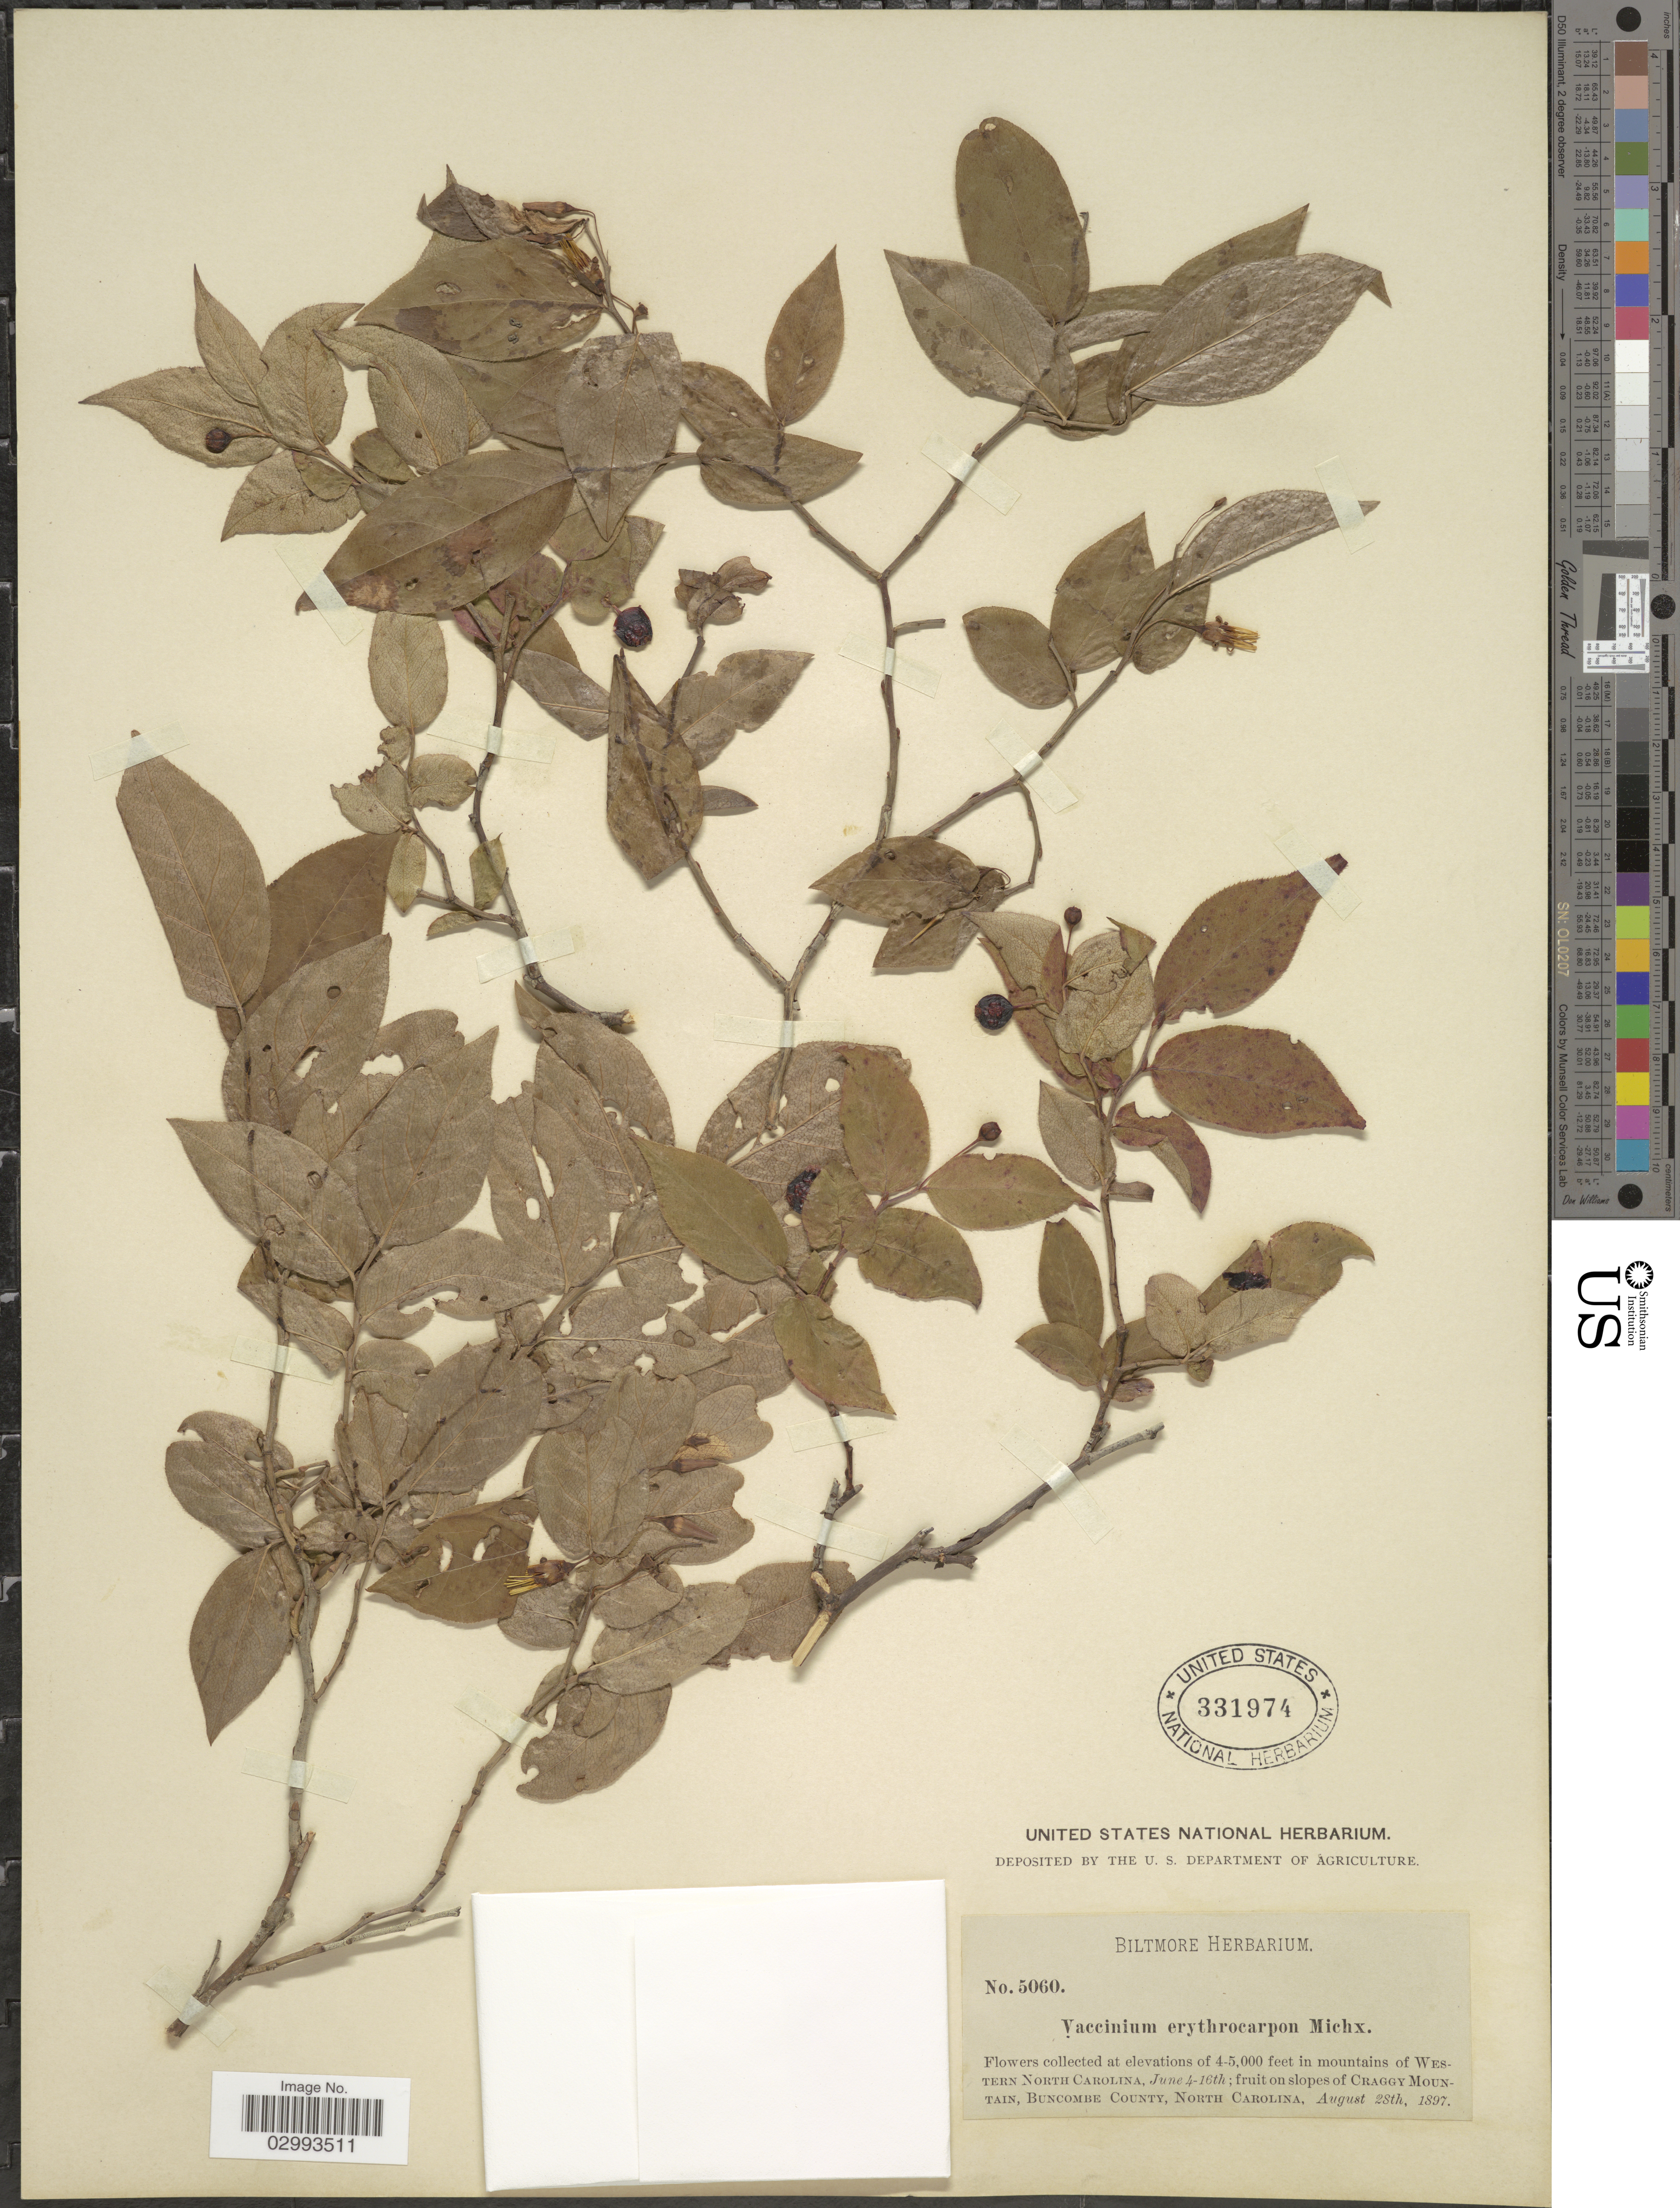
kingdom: Plantae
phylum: Tracheophyta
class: Magnoliopsida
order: Ericales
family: Ericaceae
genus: Hugeria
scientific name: Hugeria erythrocarpa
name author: (Michx.) Small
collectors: ex herb. Biltmore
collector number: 5060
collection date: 1897-08-28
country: United States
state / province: North Carolina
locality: In mountains of Western North Carolina, on slopes of Craggy Mountain, Buncombe County.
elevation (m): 1219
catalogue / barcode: US 331974